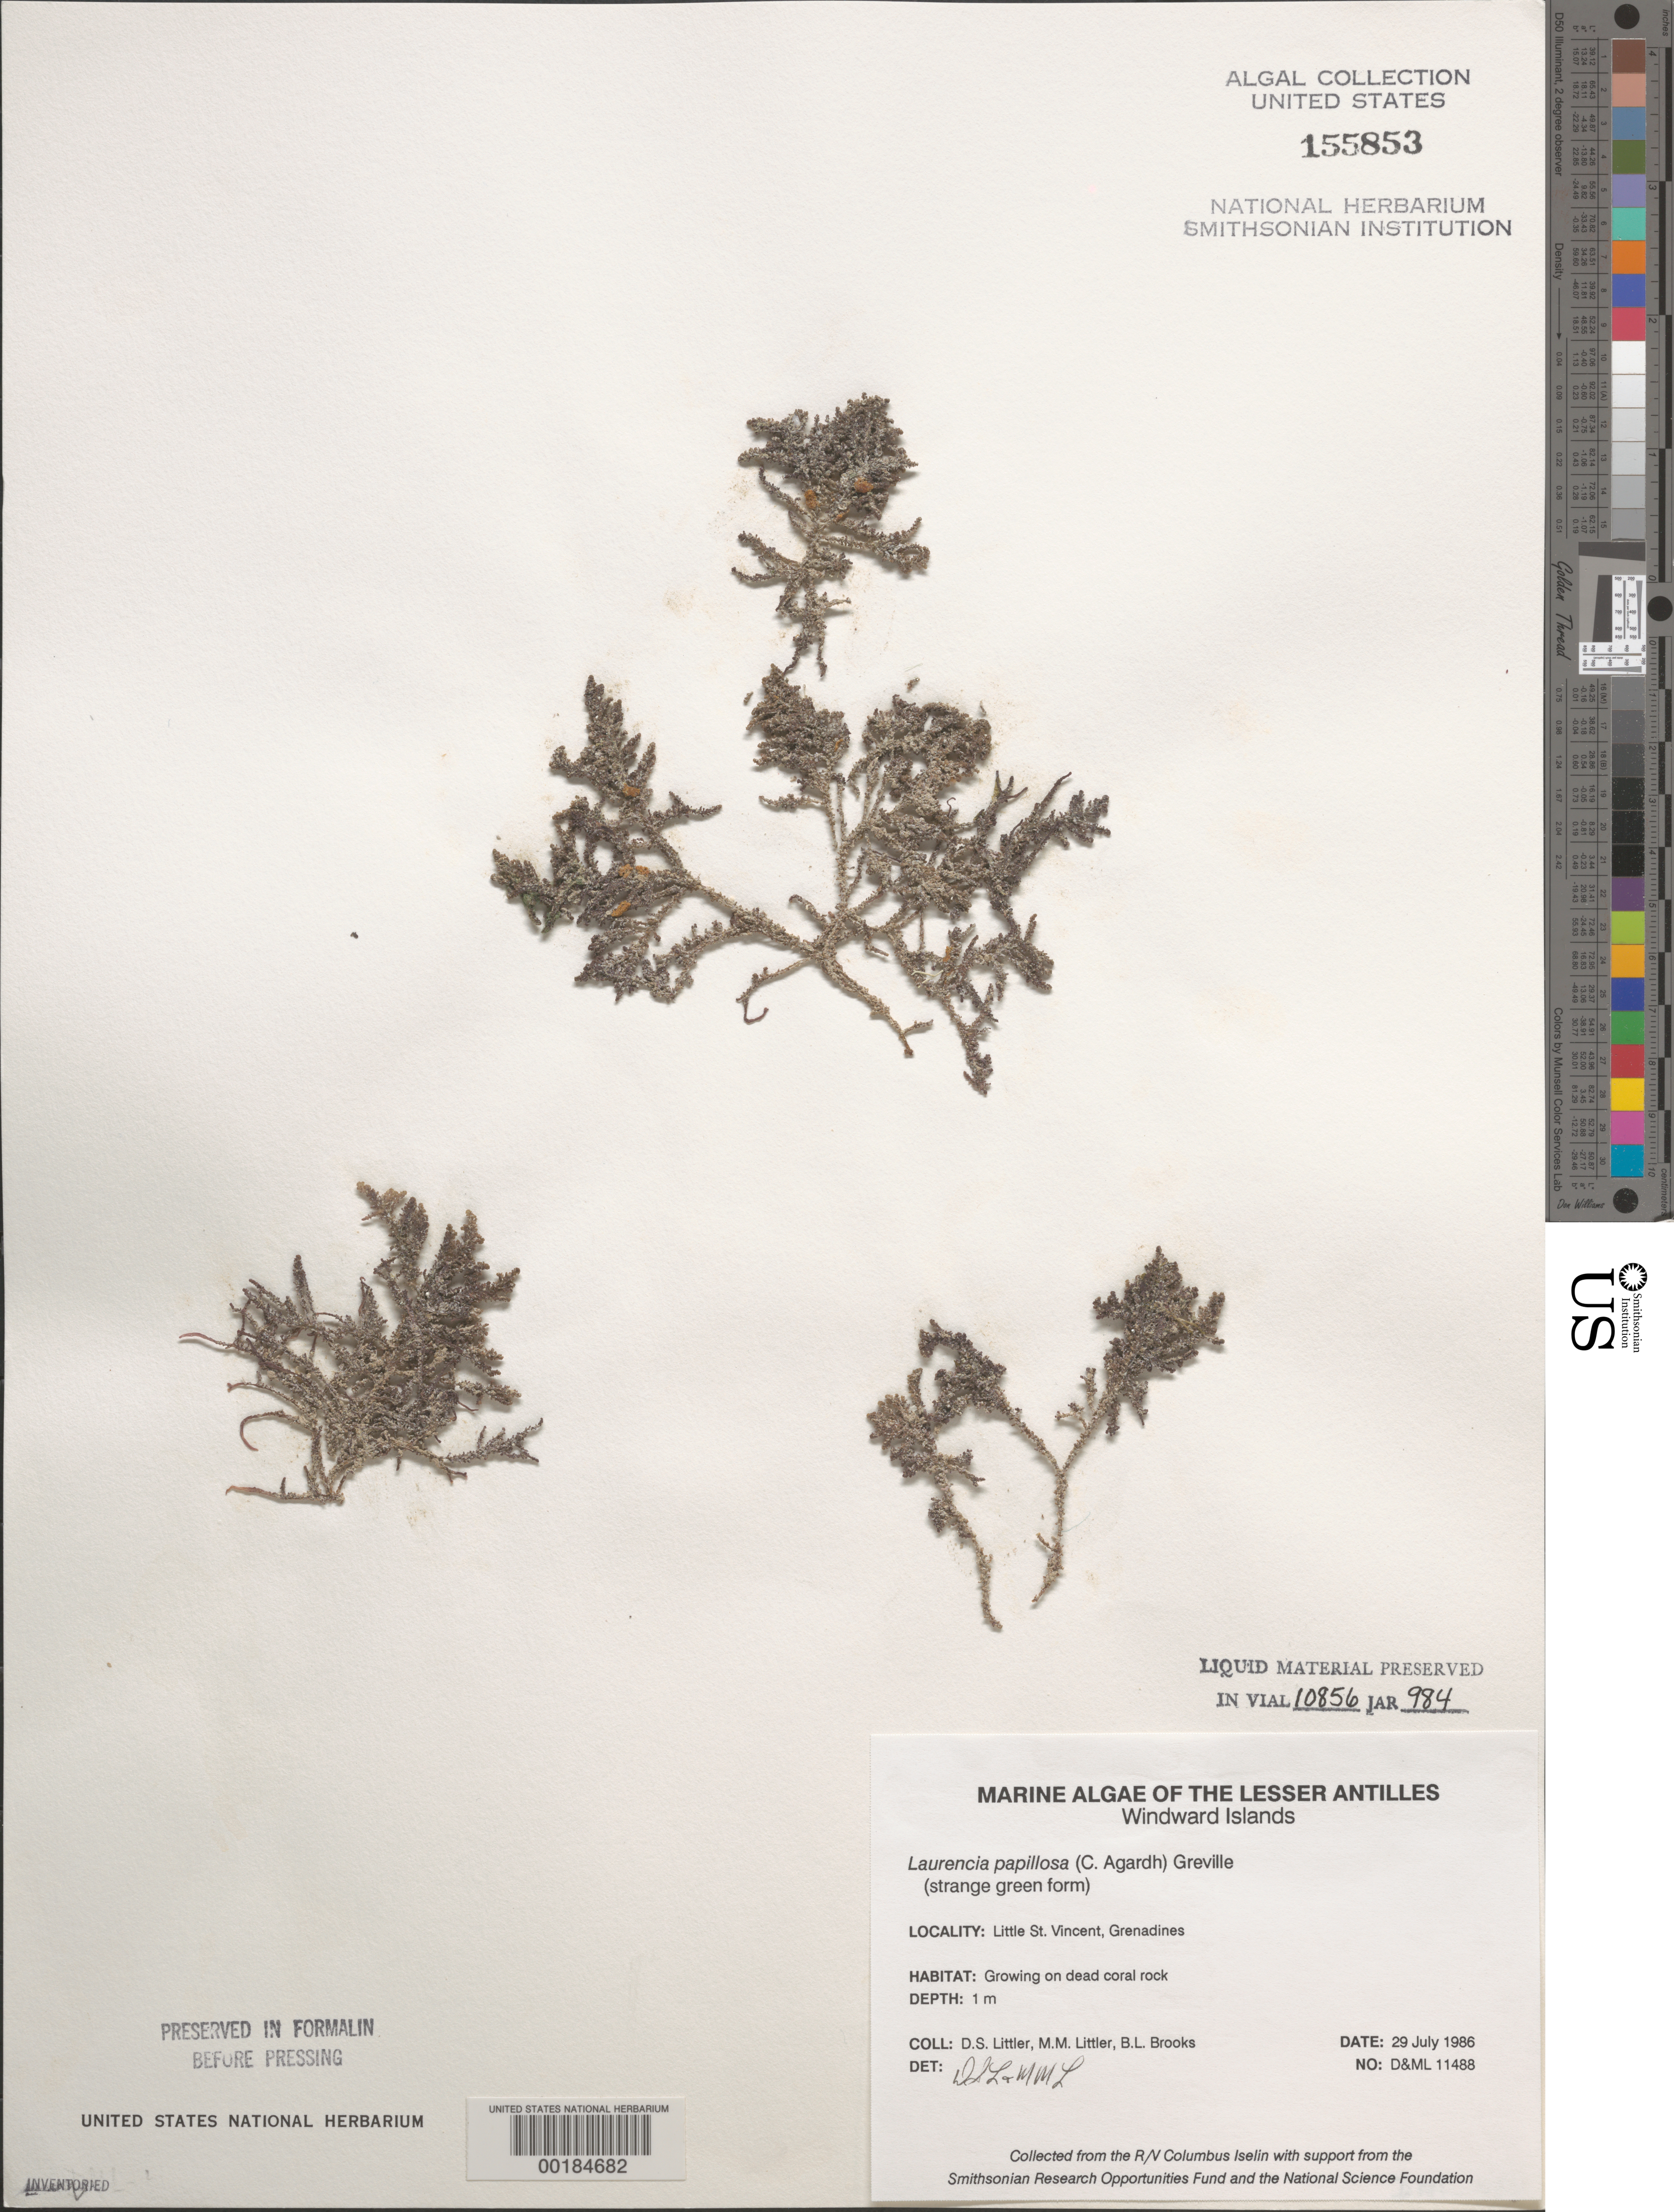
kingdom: Plantae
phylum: Rhodophyta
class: Florideophyceae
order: Ceramiales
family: Rhodomelaceae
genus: Palisada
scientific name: Palisada perforata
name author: (Bory) K.W. Nam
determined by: Algae name updating Project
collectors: D. S. Littler, M. M. Littler & B. Brooks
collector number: D&ML 11488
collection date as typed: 29 Jul 1986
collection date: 1986-07-29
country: St. Vincent - Grenadines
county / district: Grenadines Parish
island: Little Saint Vincent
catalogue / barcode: US 155853